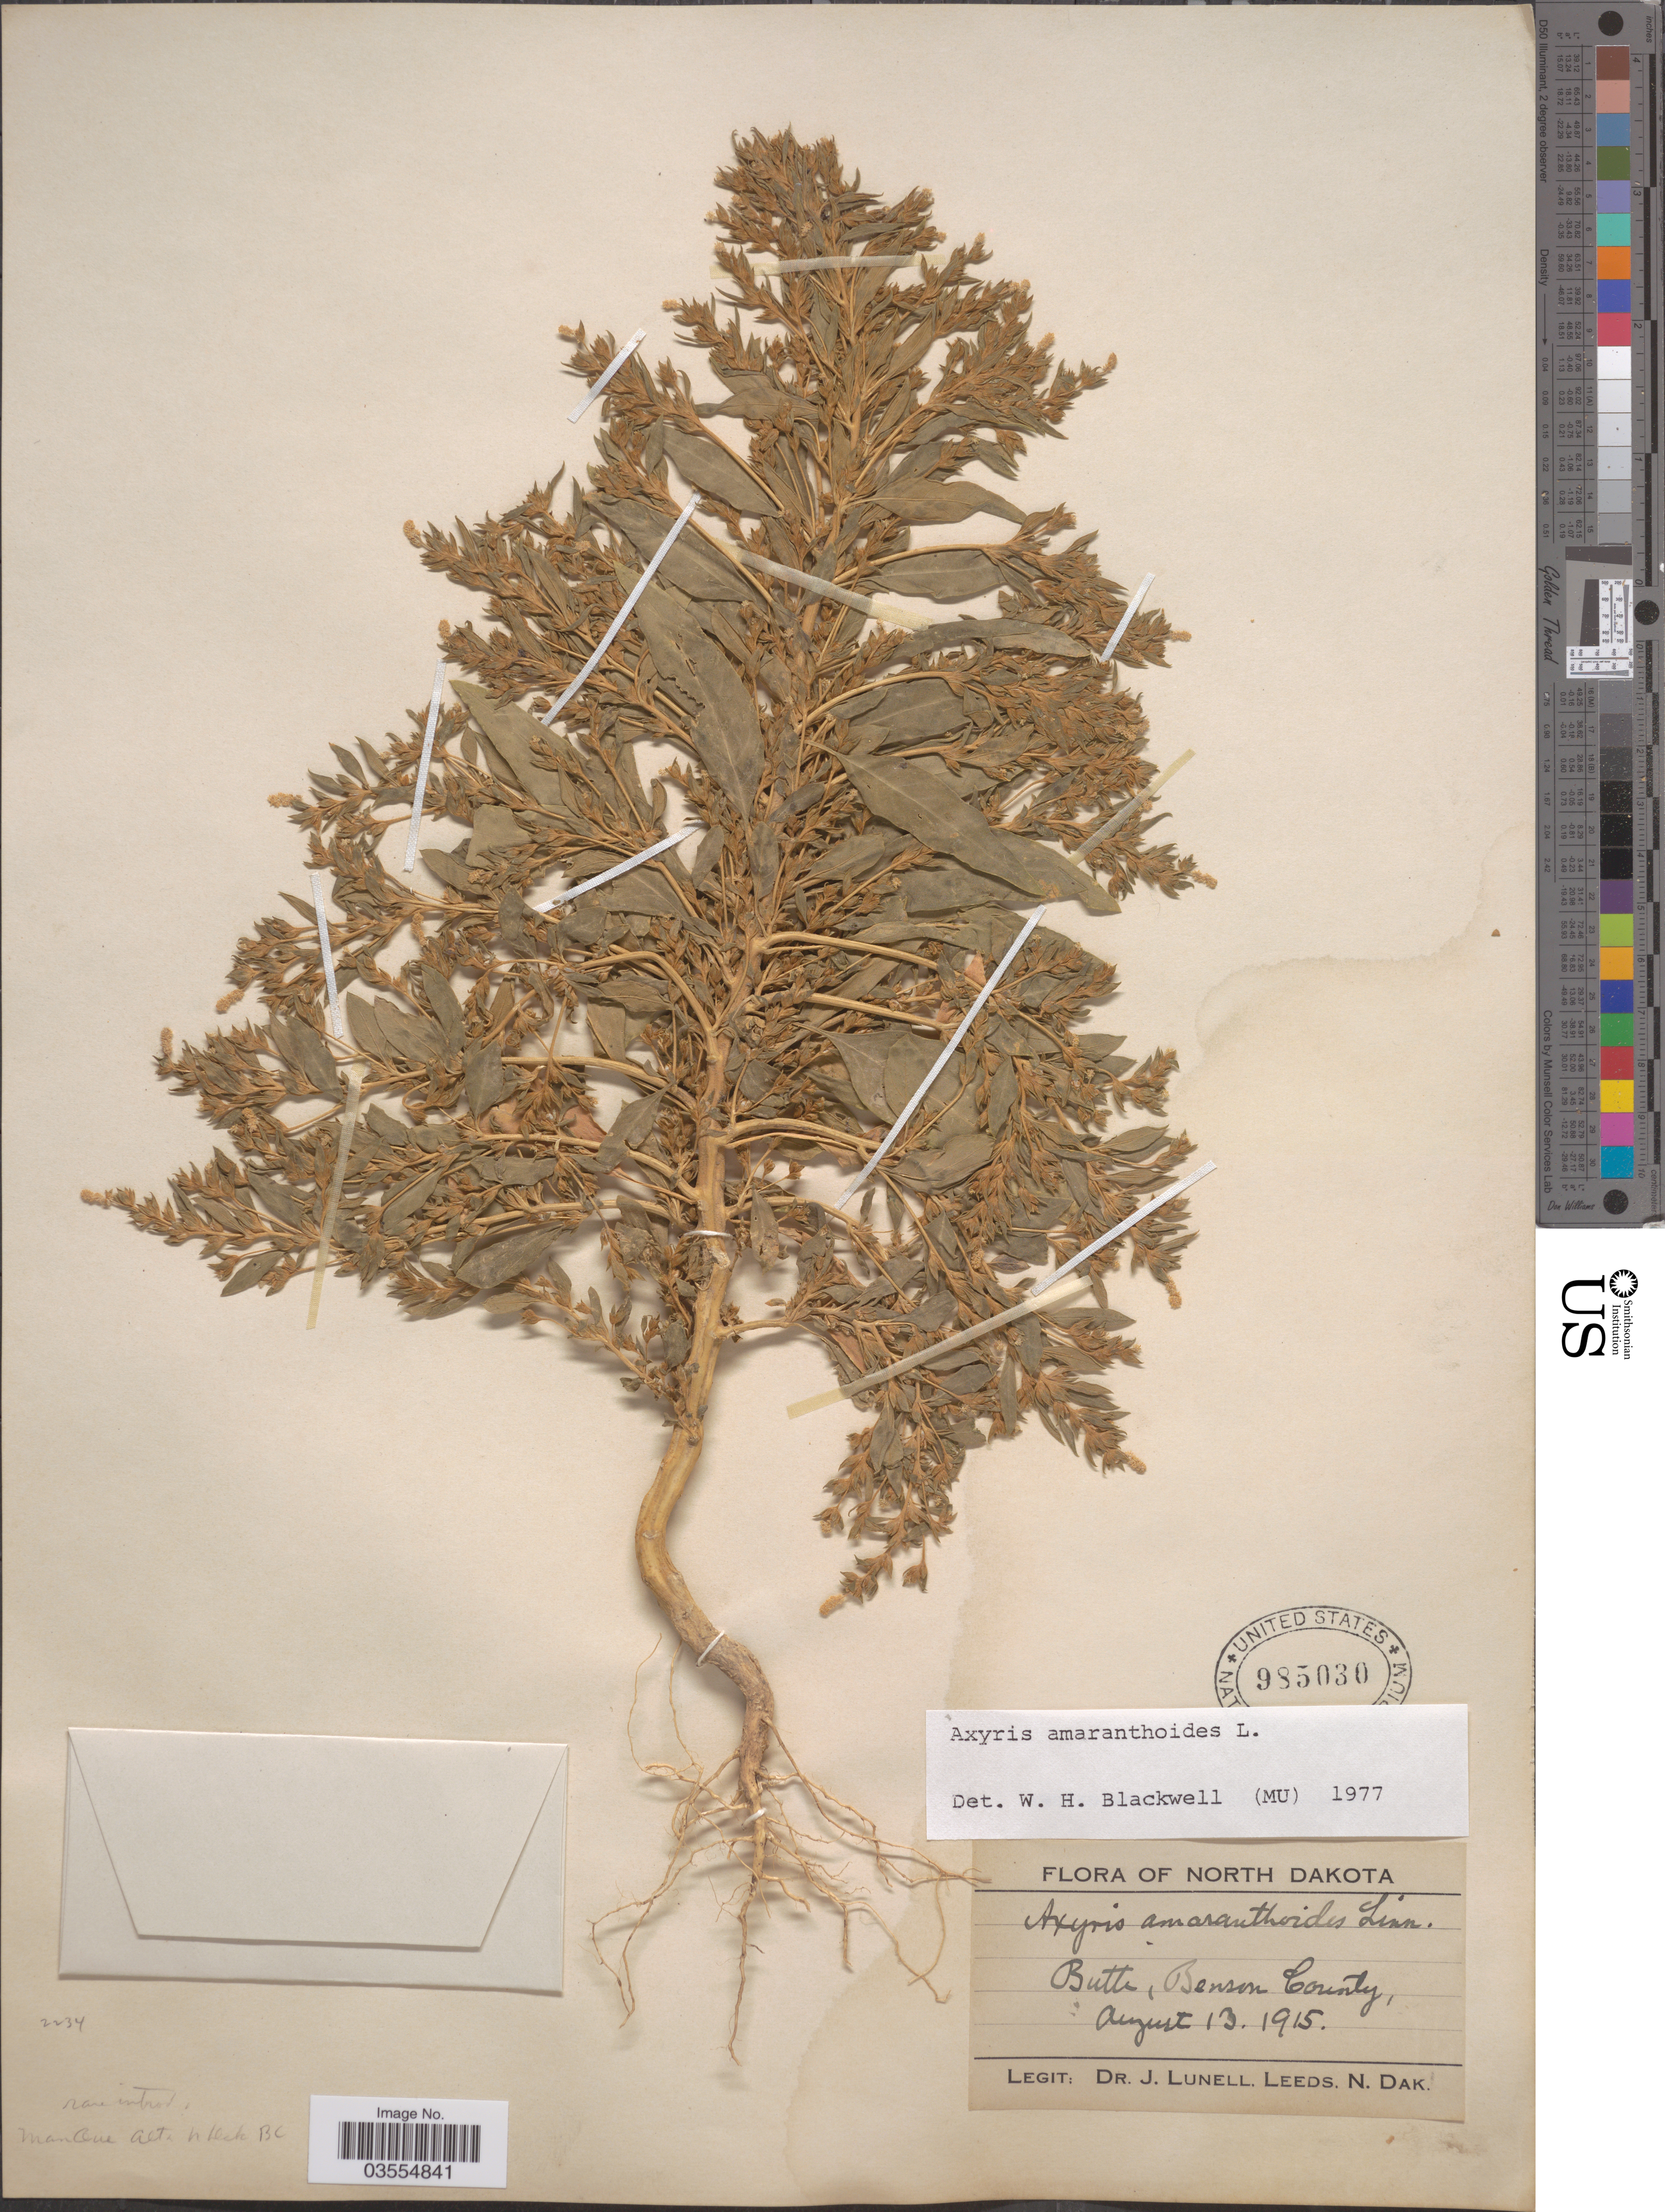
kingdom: Plantae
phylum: Tracheophyta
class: Magnoliopsida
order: Caryophyllales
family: Amaranthaceae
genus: Axyris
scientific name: Axyris amaranthoides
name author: L.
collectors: J. Lunell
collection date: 1915-08-13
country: United States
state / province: North Dakota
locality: Butte, Benson County.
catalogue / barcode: US 985030